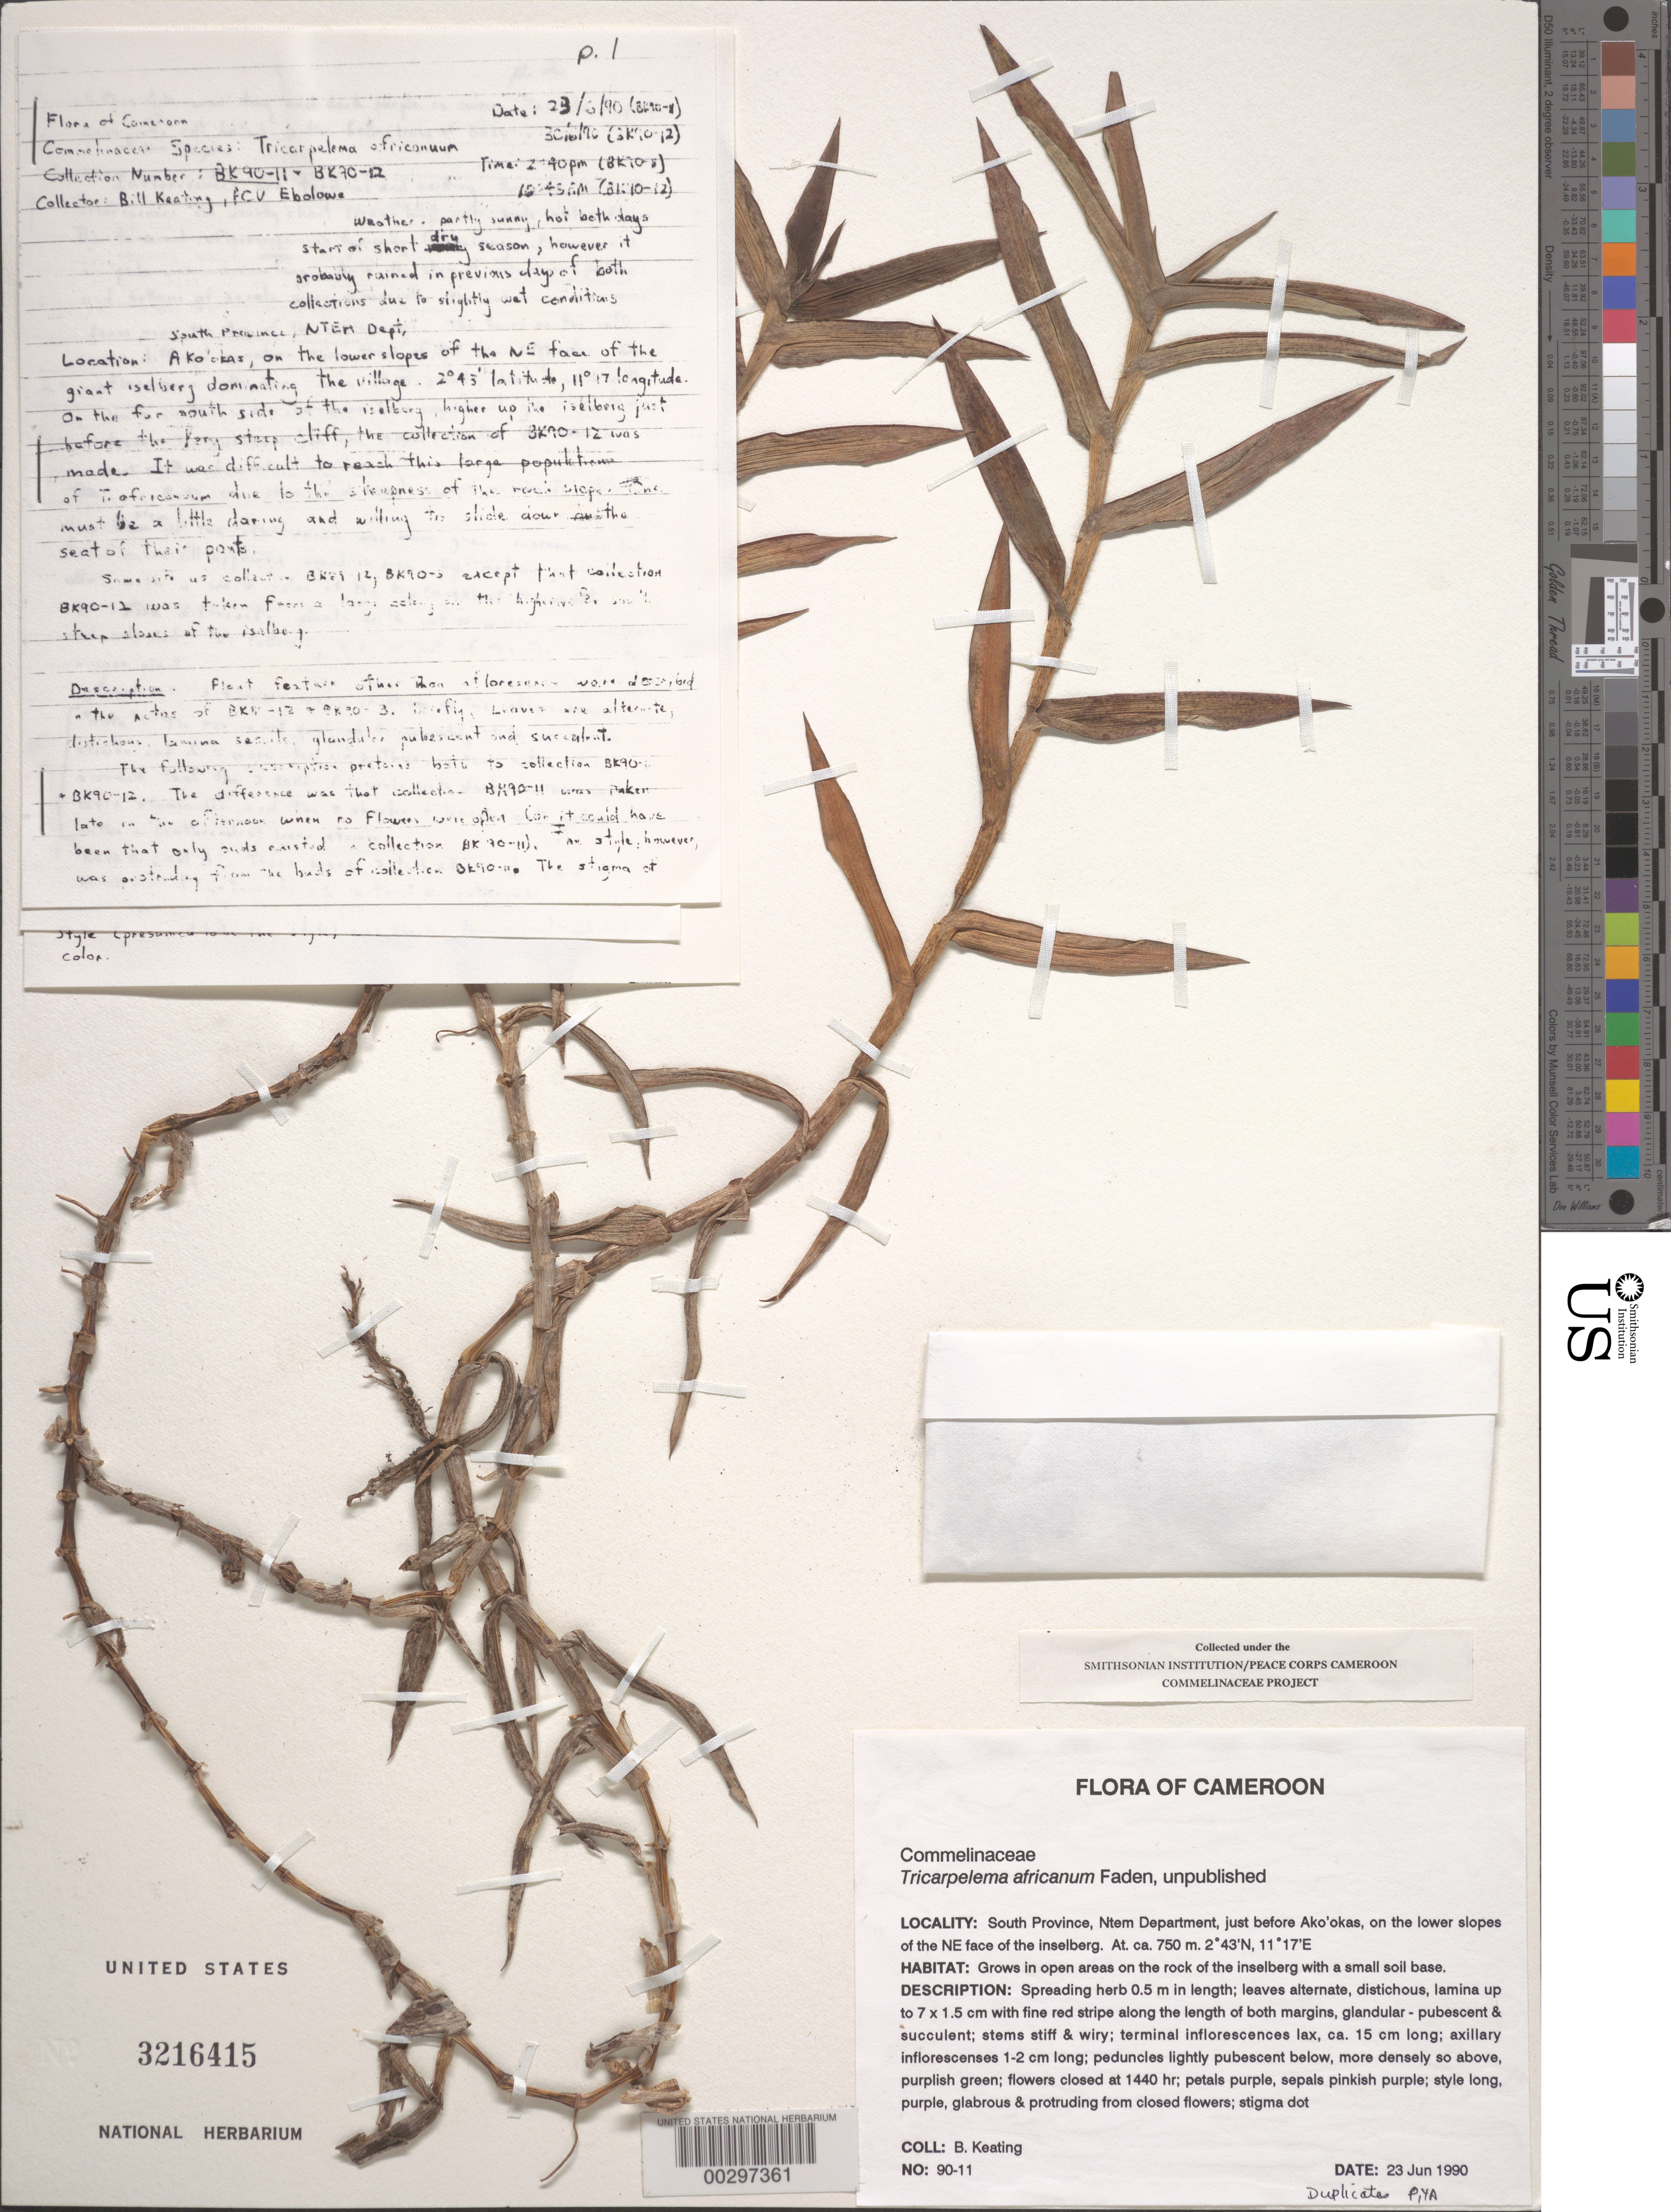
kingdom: Plantae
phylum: Tracheophyta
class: Liliopsida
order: Commelinales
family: Commelinaceae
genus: Tricarpelema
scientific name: Tricarpelema africanum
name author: Faden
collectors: B. Keating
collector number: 90-11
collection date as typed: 23 Jun 1990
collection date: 1990-06-23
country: Cameroon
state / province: Sud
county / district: Ntem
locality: Ntem, ebolowa arrondissement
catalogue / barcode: US 3216415